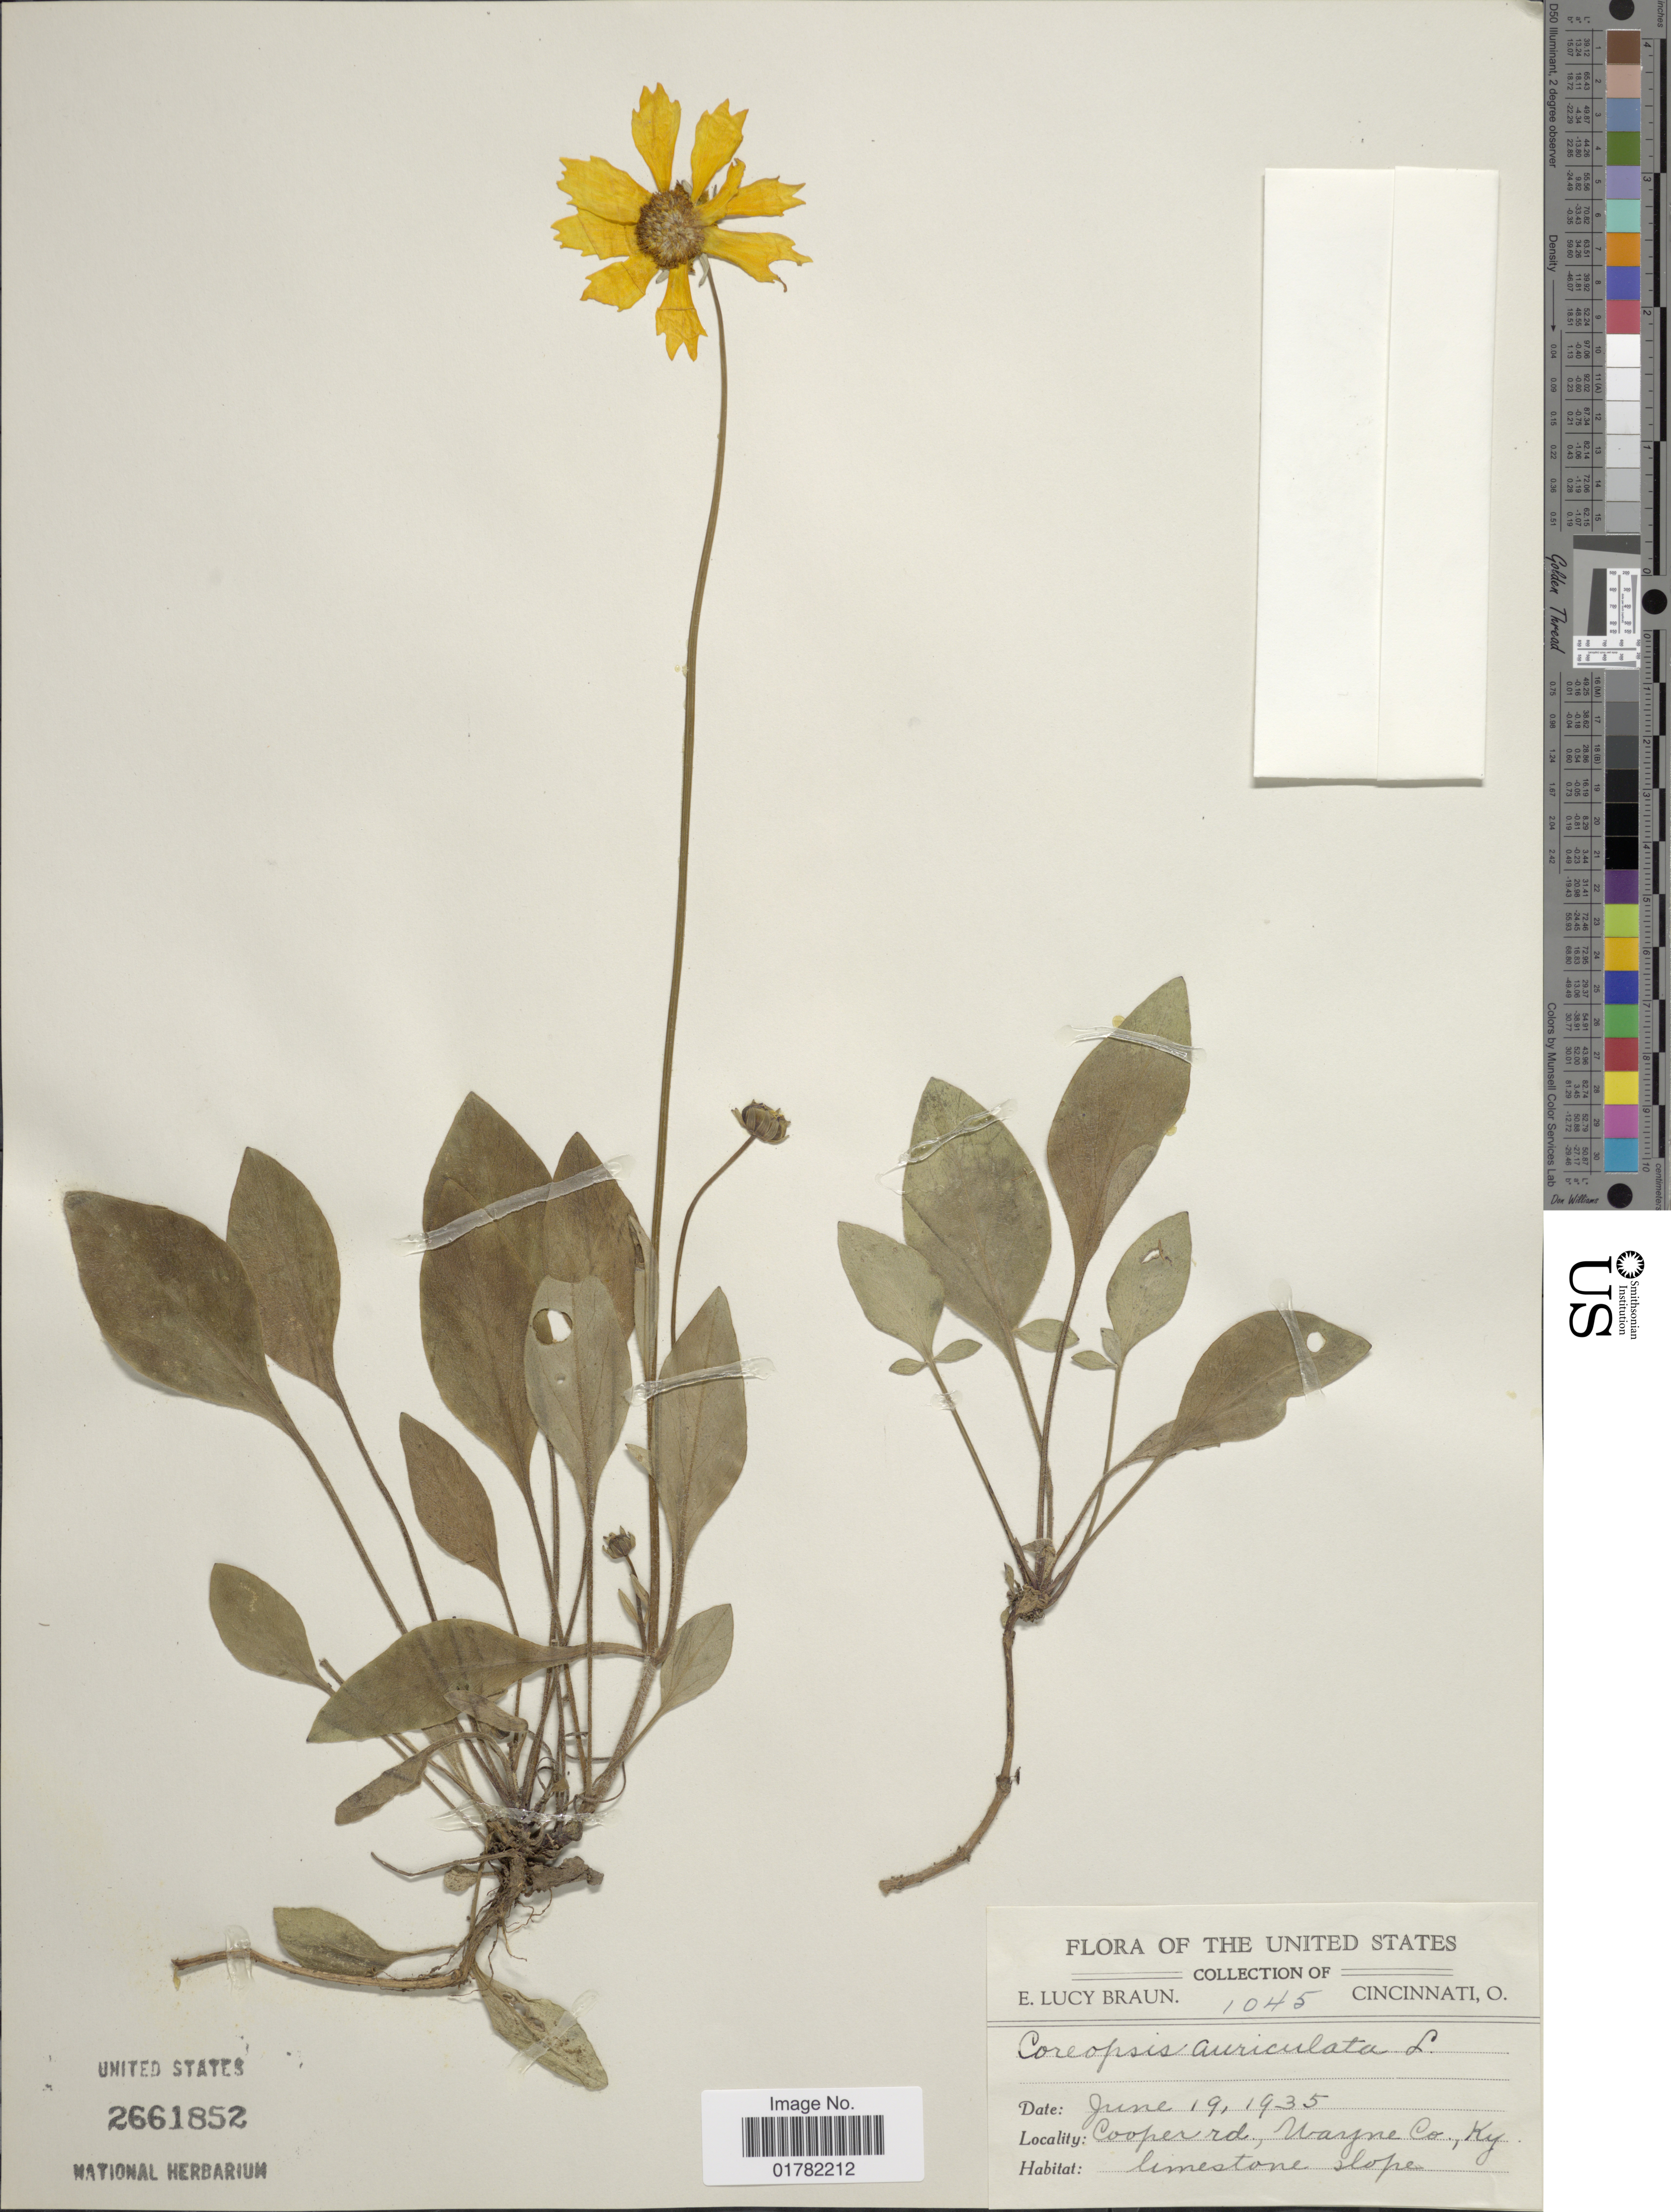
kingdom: Plantae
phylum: Tracheophyta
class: Magnoliopsida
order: Asterales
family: Asteraceae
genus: Coreopsis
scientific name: Coreopsis auriculata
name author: L.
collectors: E. L. Braun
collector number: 1045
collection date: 1935-06-19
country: United States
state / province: Kentucky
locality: Cooper rd., Wayne Co., Ky, limestone slope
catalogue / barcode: US 2661852